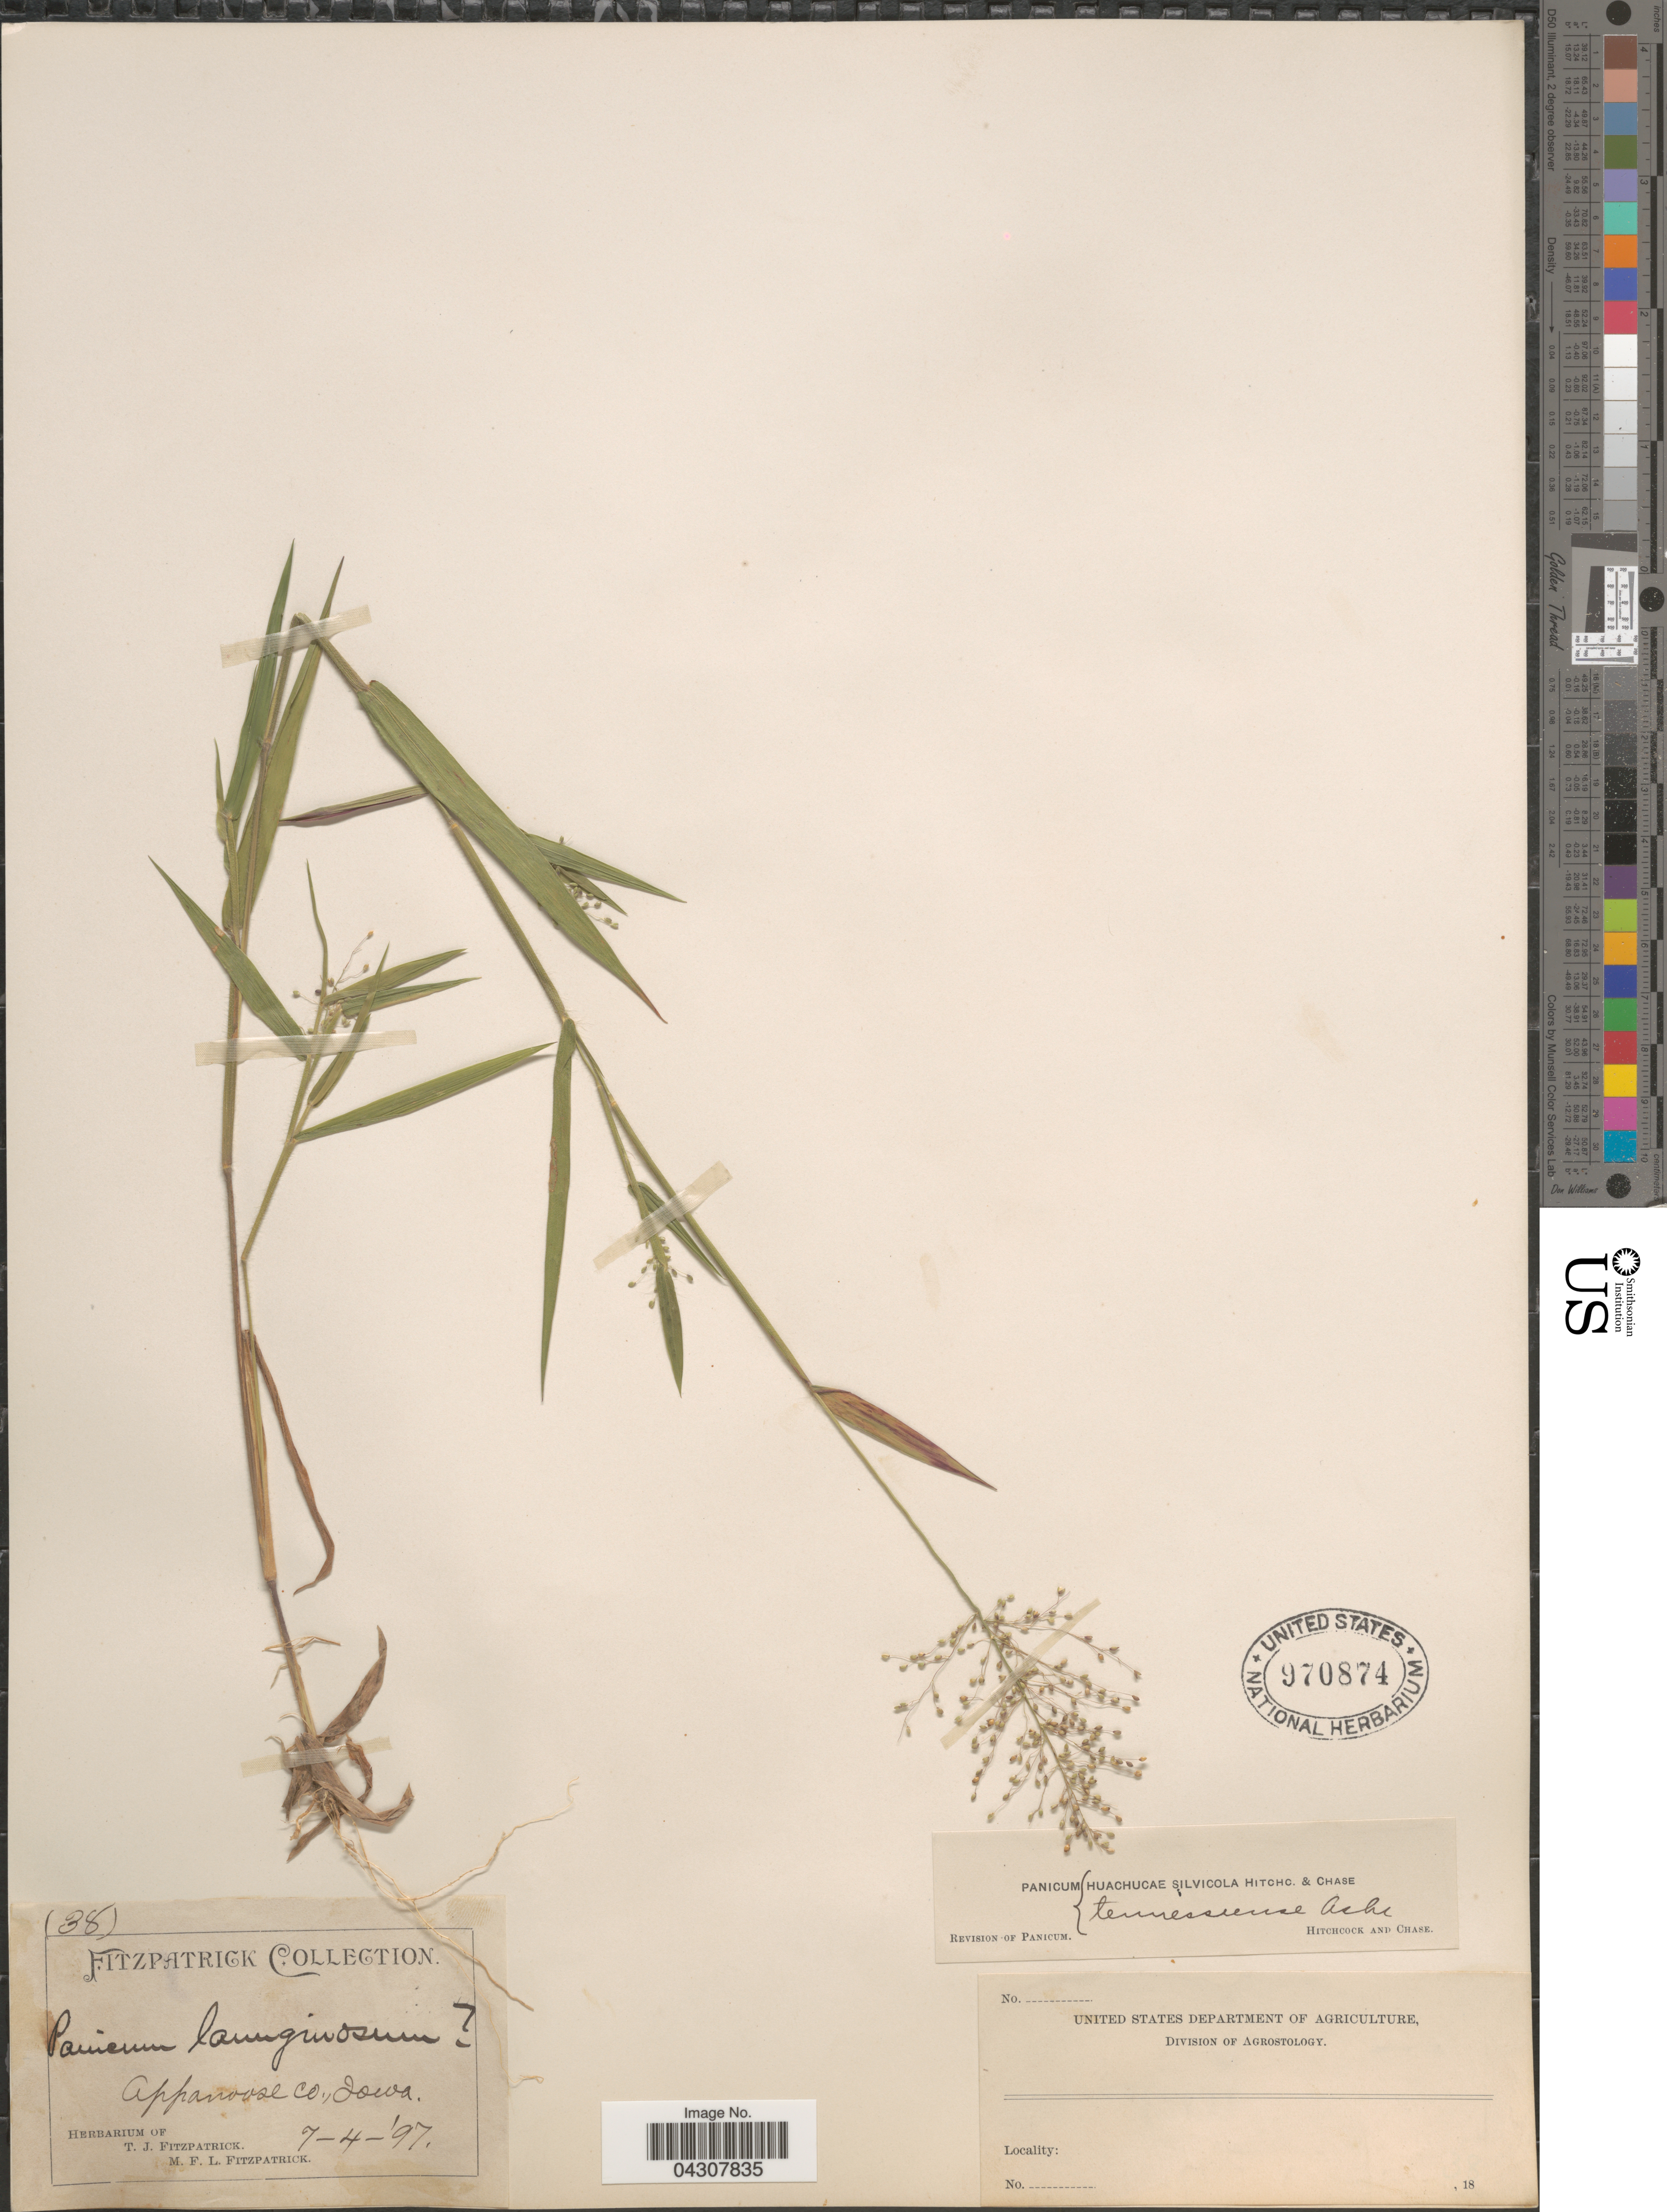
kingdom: Plantae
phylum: Tracheophyta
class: Liliopsida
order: Poales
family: Poaceae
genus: Dichanthelium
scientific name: Dichanthelium acuminatum var. acuminatum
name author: (Sw.) Gould & C.A. Clark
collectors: M. Fitzpatrick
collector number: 38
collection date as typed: Transcribed d/m/y: 4/7/97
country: United States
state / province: Iowa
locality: Appanoose Co.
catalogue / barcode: US 970874